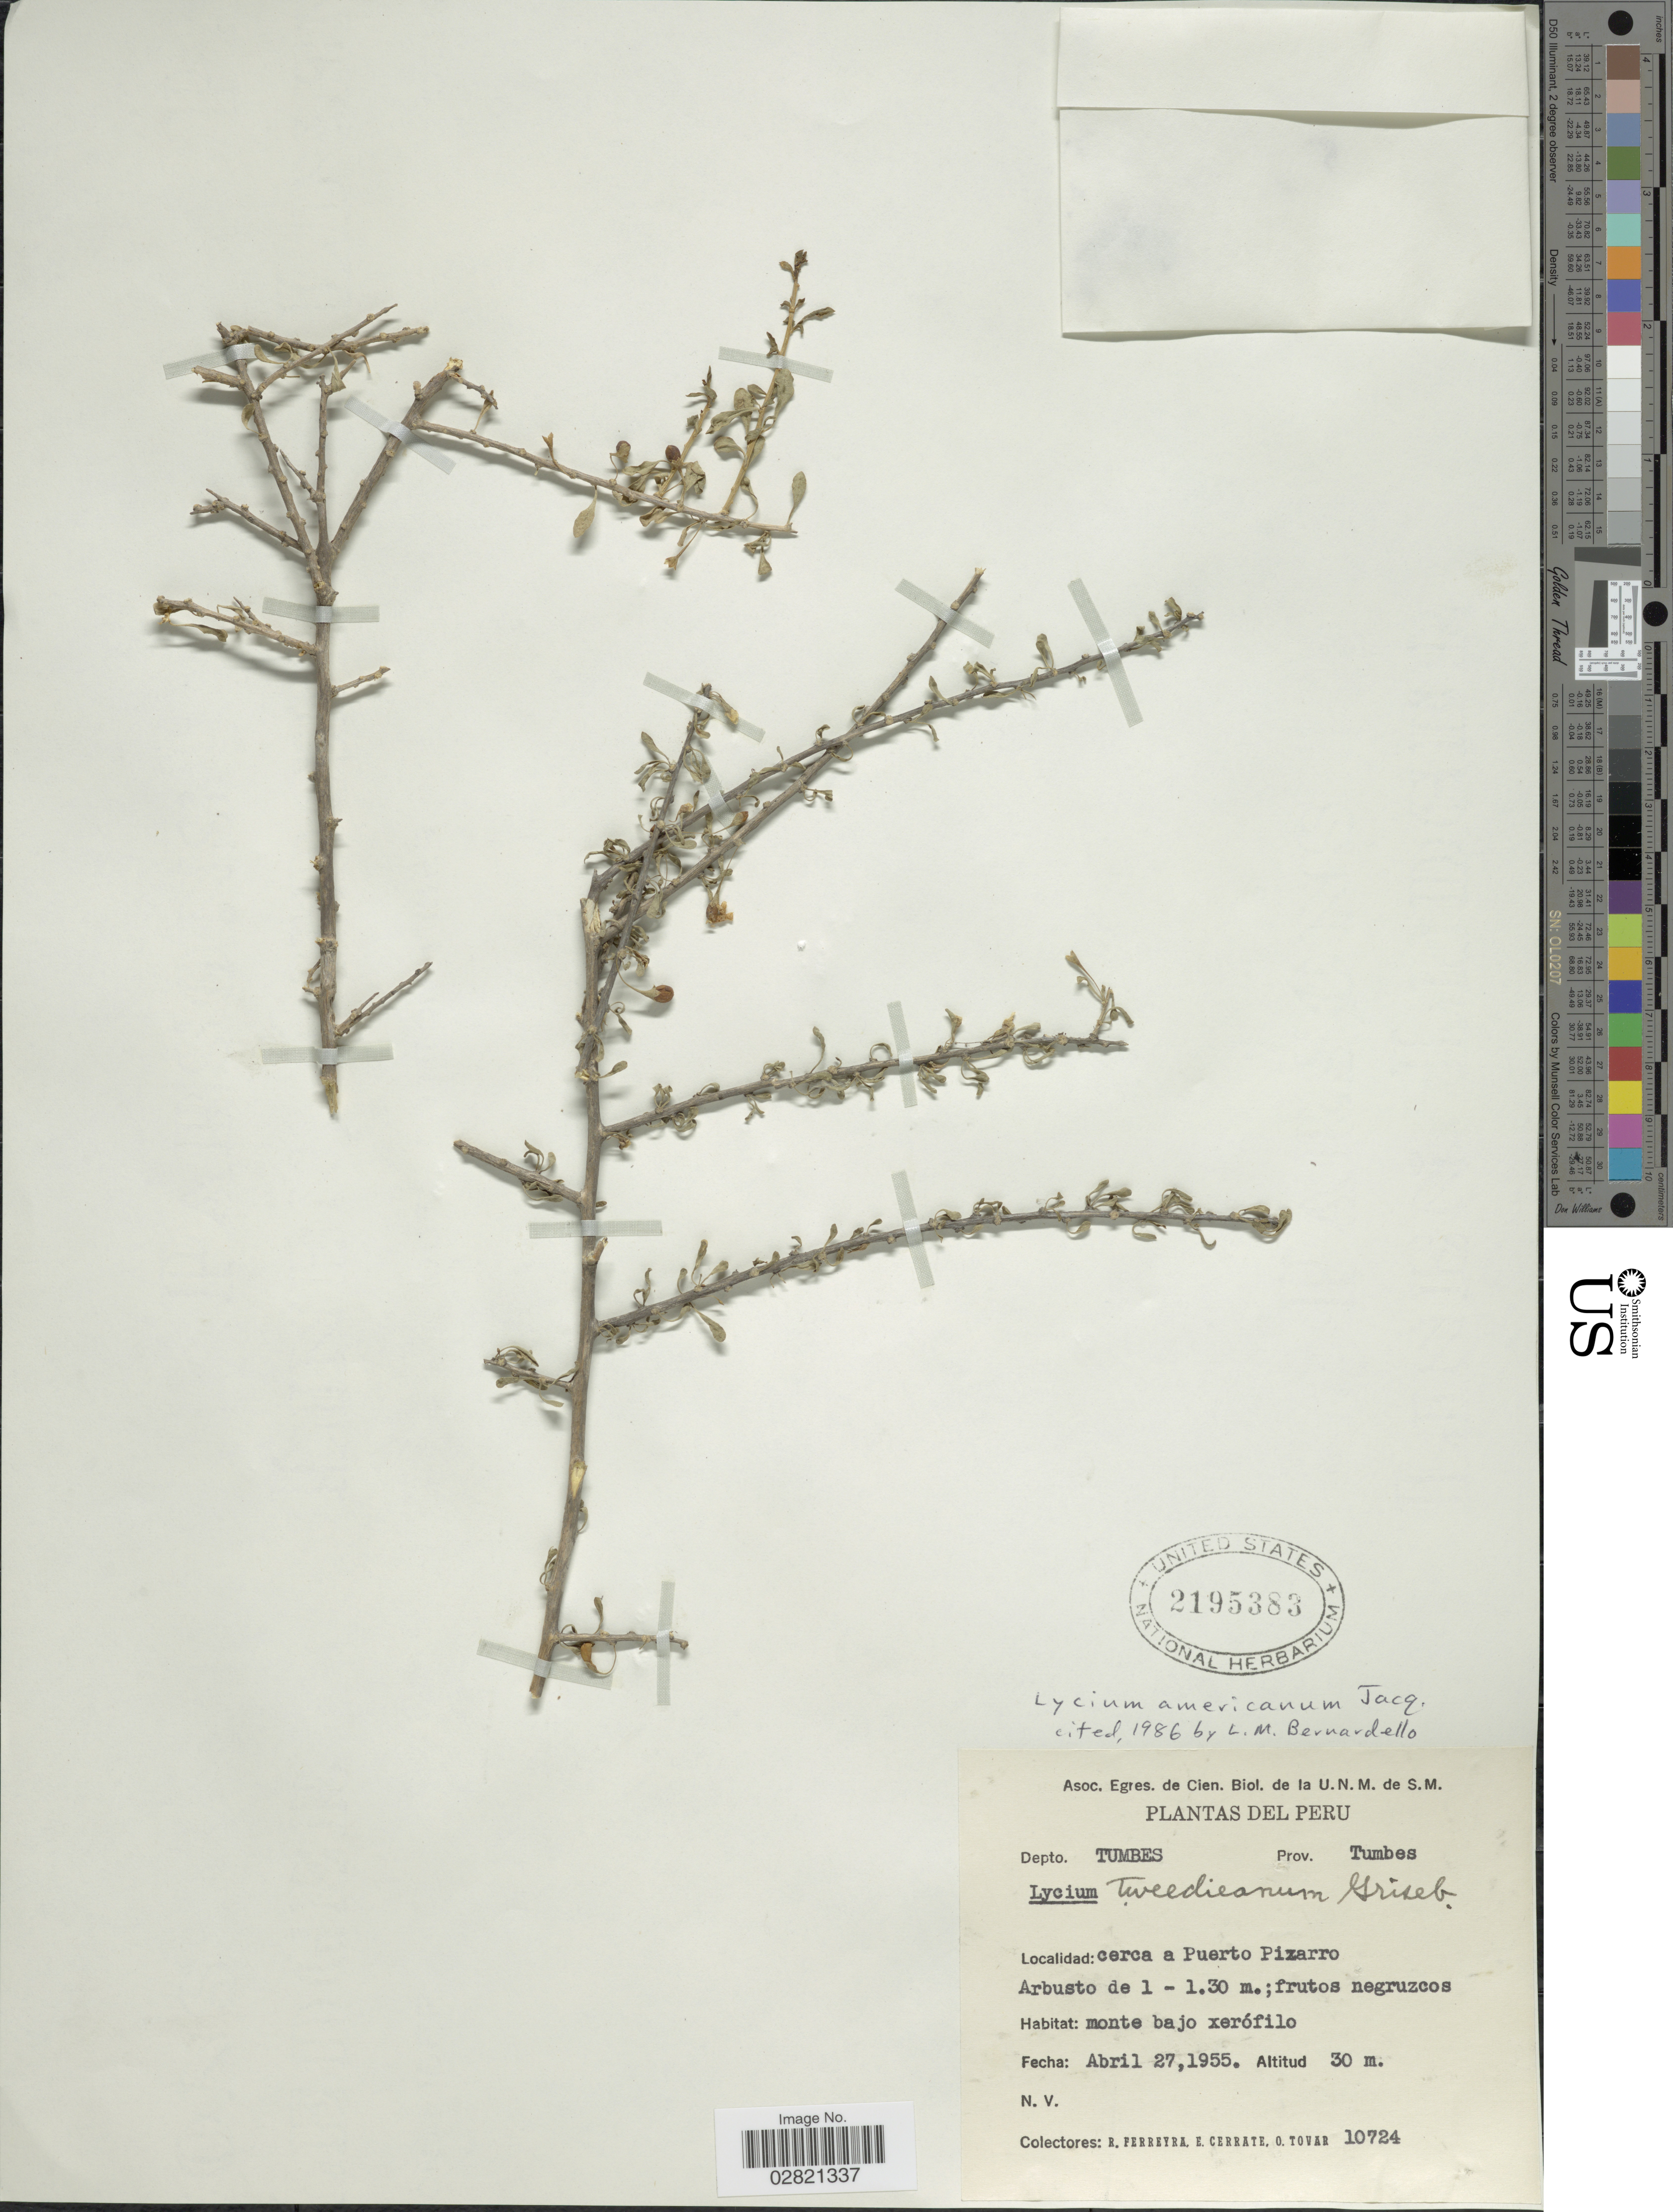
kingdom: Plantae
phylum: Tracheophyta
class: Magnoliopsida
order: Solanales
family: Solanaceae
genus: Lycium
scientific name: Lycium americanum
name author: Jacq.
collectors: R. A. Ferreyra, E. Cerrate & Ó. Tovar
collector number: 10724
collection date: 1955-04-27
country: Peru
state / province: Tumbes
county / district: Tumbes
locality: Depto. Tumbes, Prov. Tumbes, cerca a Puerto Pizarro.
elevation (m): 30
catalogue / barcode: US 2195383